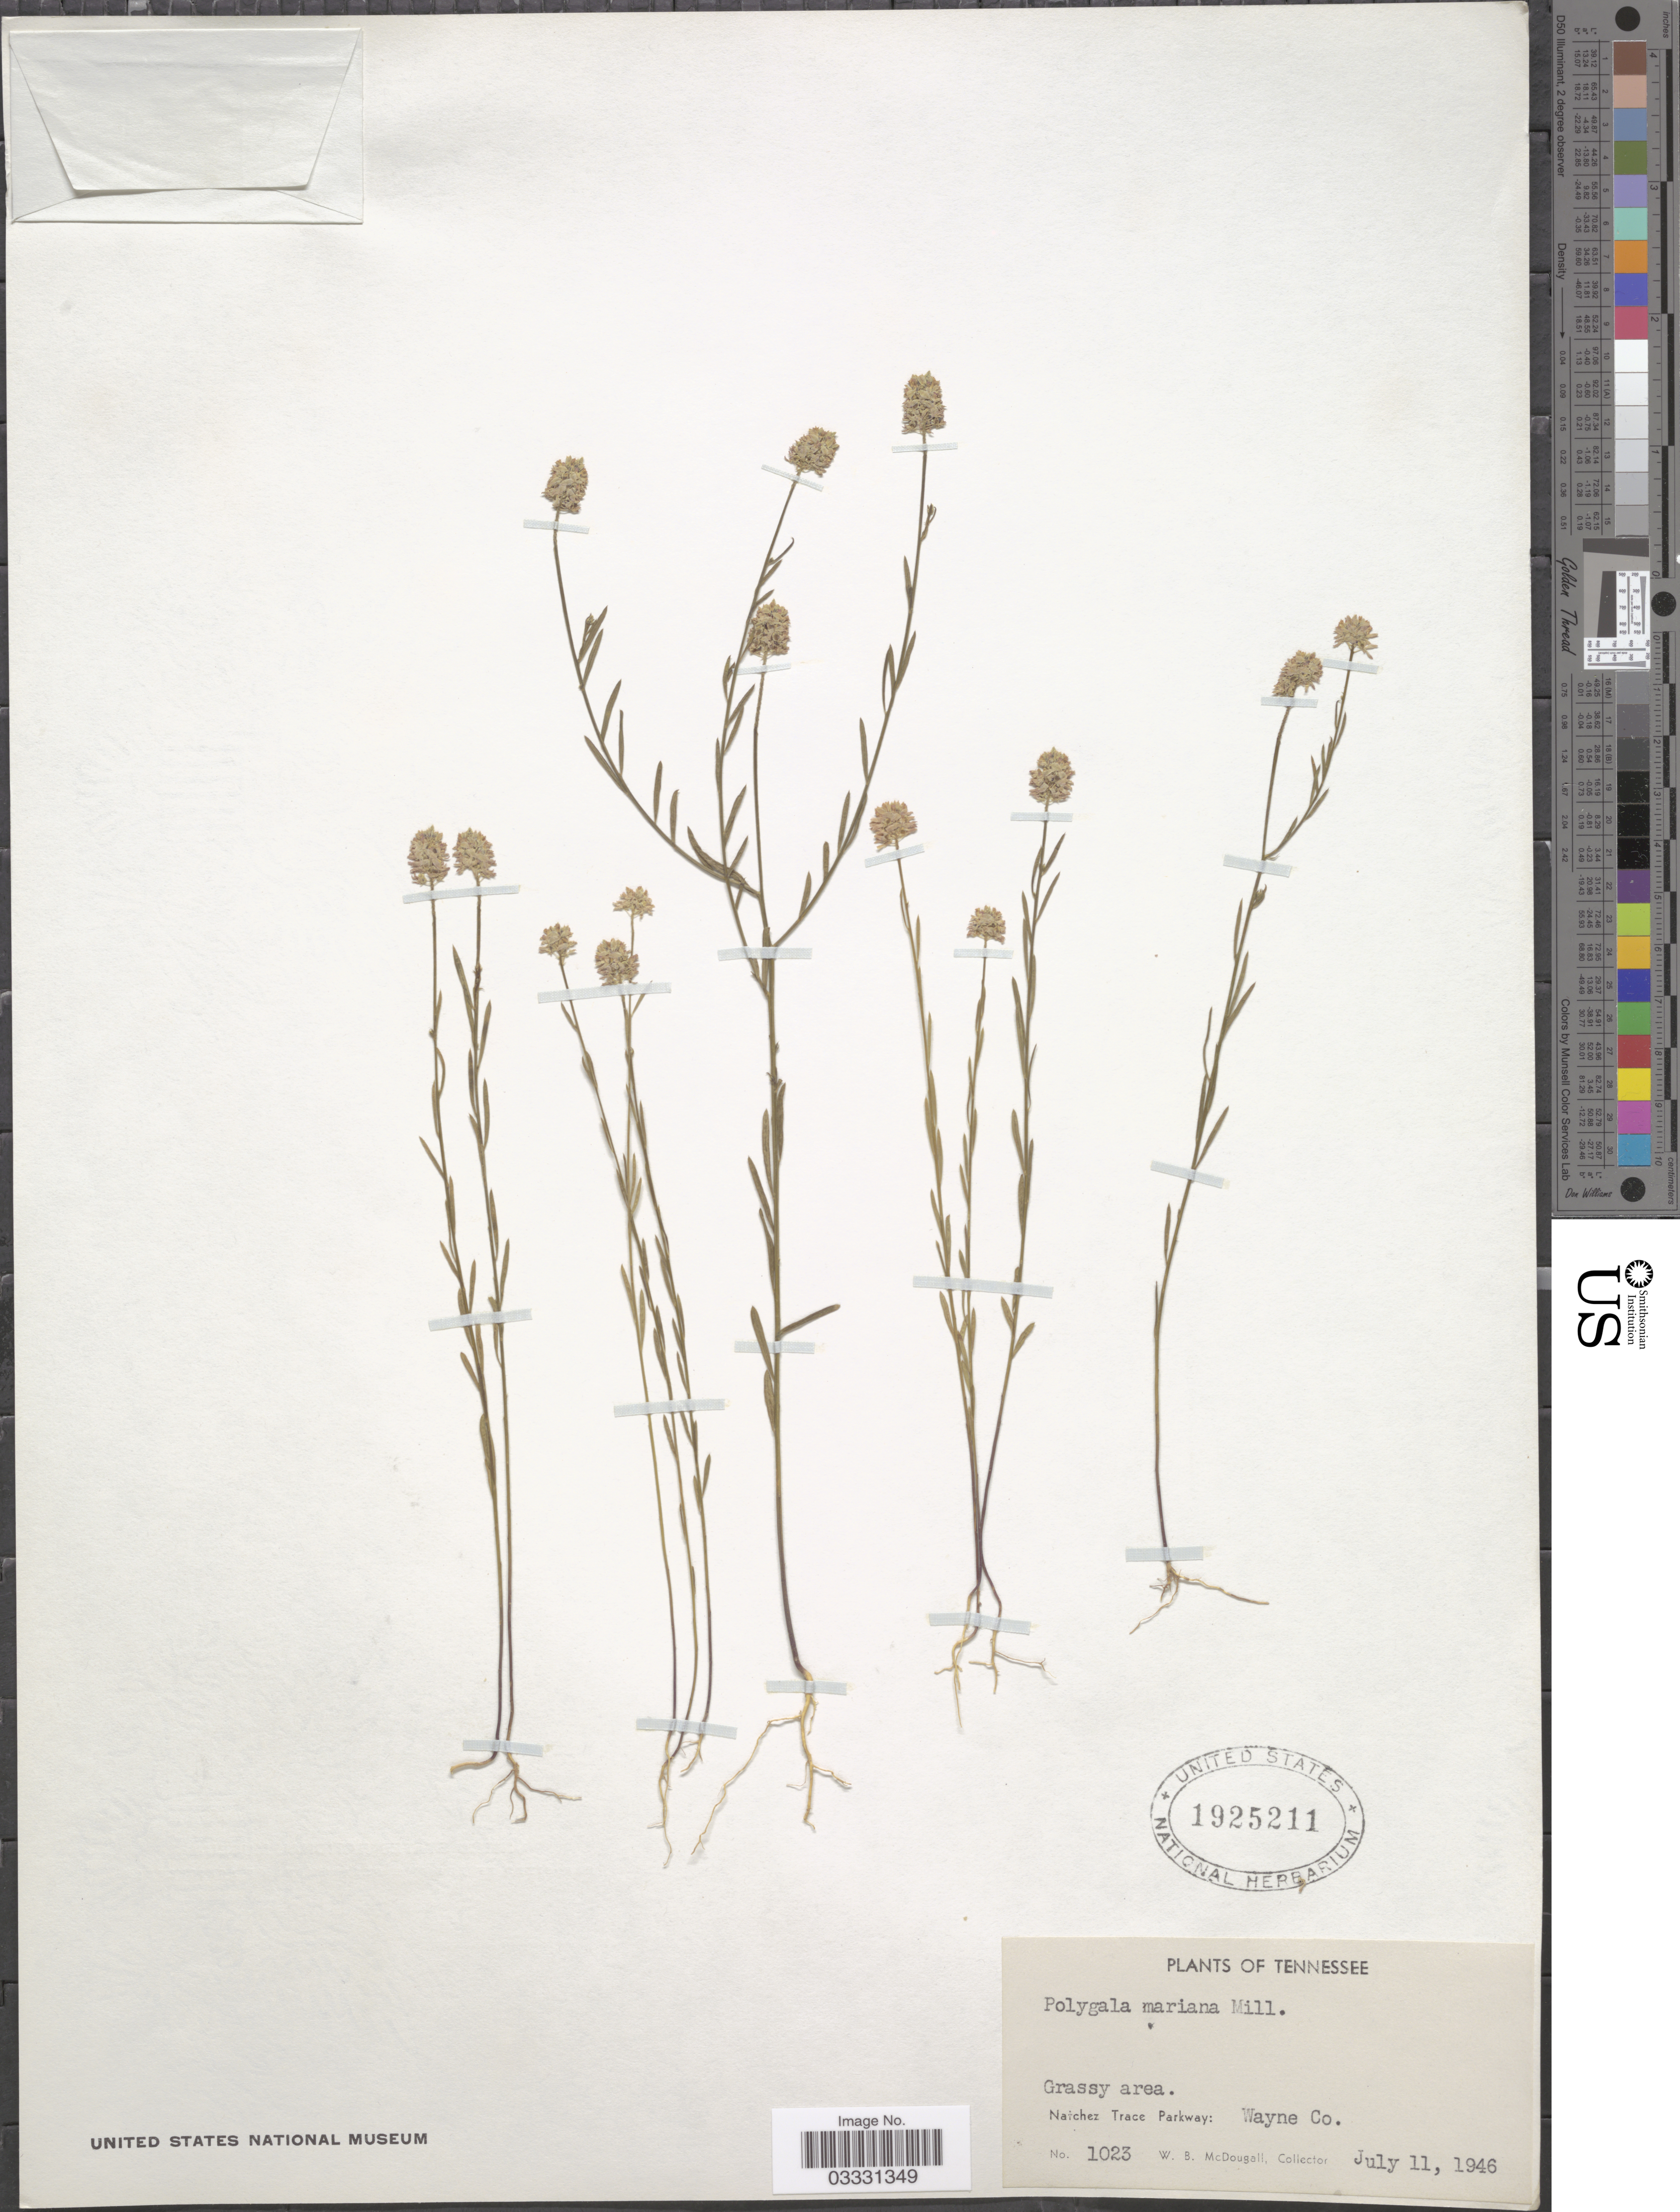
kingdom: Plantae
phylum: Tracheophyta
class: Magnoliopsida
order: Fabales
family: Polygalaceae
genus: Polygala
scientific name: Polygala mariana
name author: Mill.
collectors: W. B. McDougall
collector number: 1023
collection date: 1946-07-11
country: United States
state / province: Tennessee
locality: Natchez Trace Parkway: Wayne Co.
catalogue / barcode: US 1925211